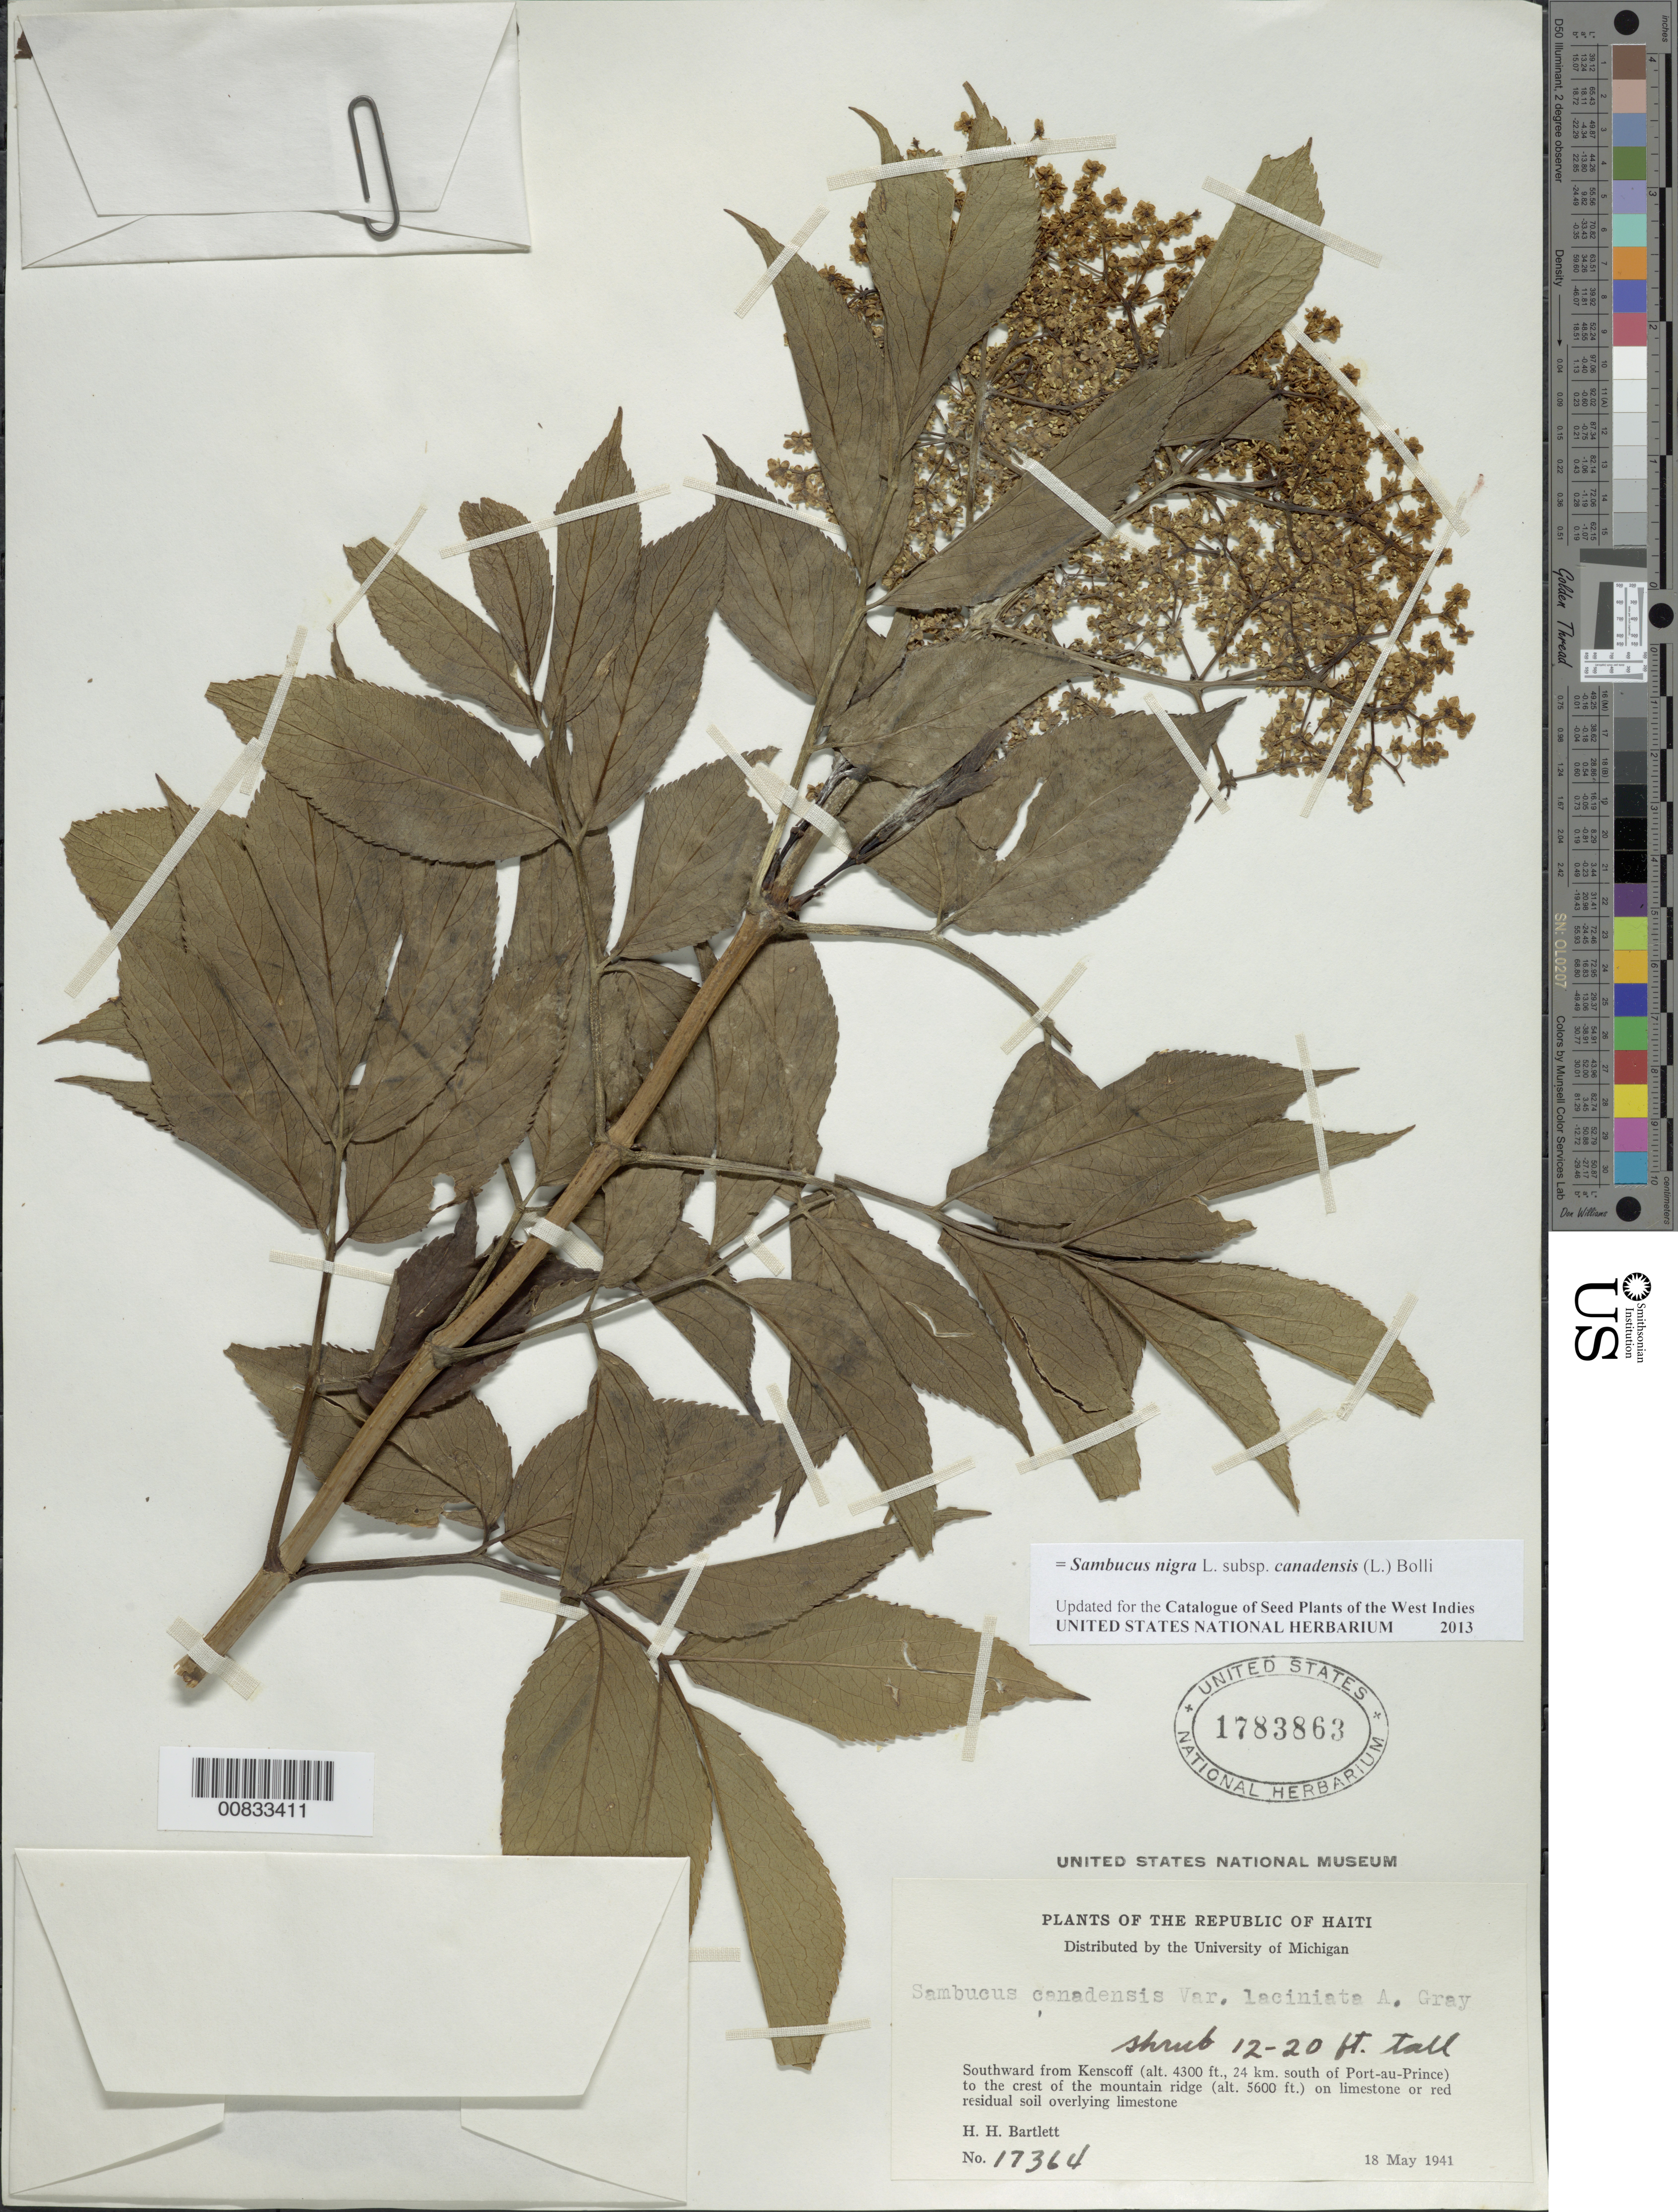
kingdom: Plantae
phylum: Tracheophyta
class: Magnoliopsida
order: Dipsacales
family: Viburnaceae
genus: Sambucus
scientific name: Sambucus nigra subsp. canadensis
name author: (L.) Bolli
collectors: H. H. Bartlett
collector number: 17364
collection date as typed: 18 May 1941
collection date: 1941-05-18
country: Haiti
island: Hispaniola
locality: Southward from Kenscoff (alt. 4300 ft., 24 km south of Port-au-Prince) to the crest of the mountain ridge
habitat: On limestone or red residual soil overlying limestone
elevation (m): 1707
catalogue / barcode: US 1783863